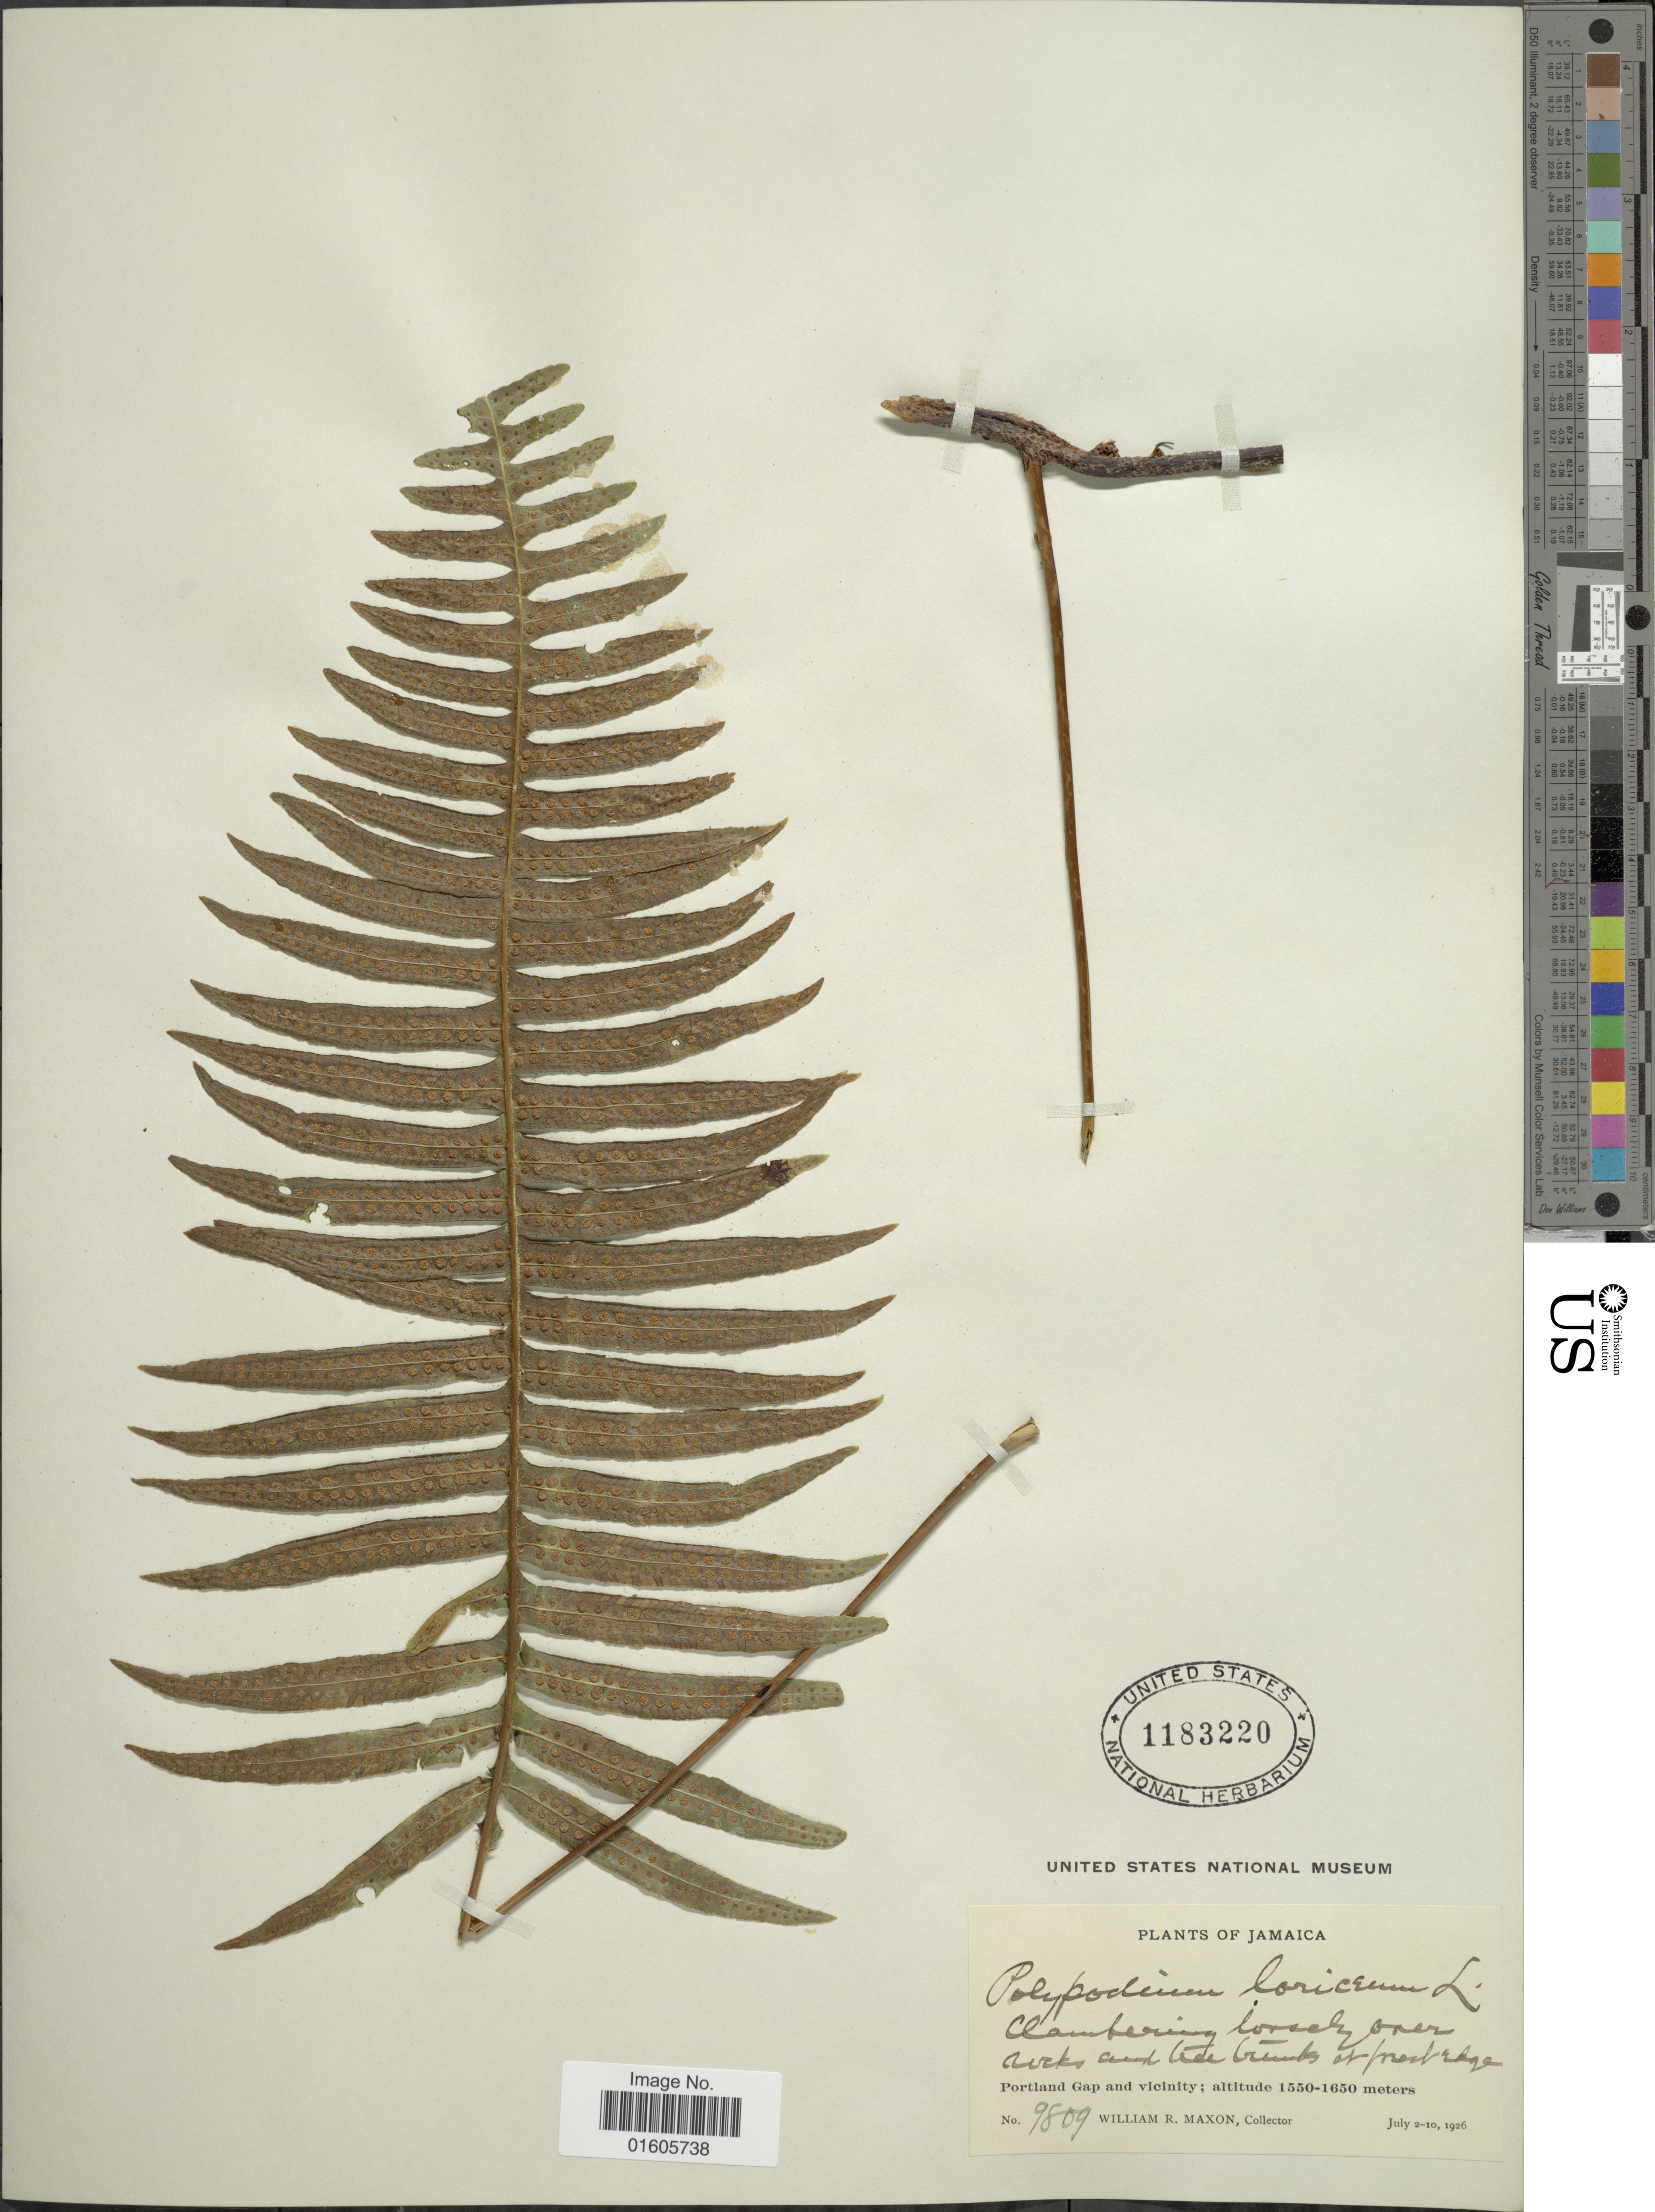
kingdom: Plantae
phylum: Tracheophyta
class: Polypodiopsida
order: Polypodiales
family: Polypodiaceae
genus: Serpocaulon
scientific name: Serpocaulon loriceum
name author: (L.) A.R. Sm.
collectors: W. R. Maxon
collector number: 9809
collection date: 1926-07-02/1926-07-10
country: Jamaica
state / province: Portland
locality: Portland Gap and vicinity.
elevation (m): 1550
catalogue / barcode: US 1183220